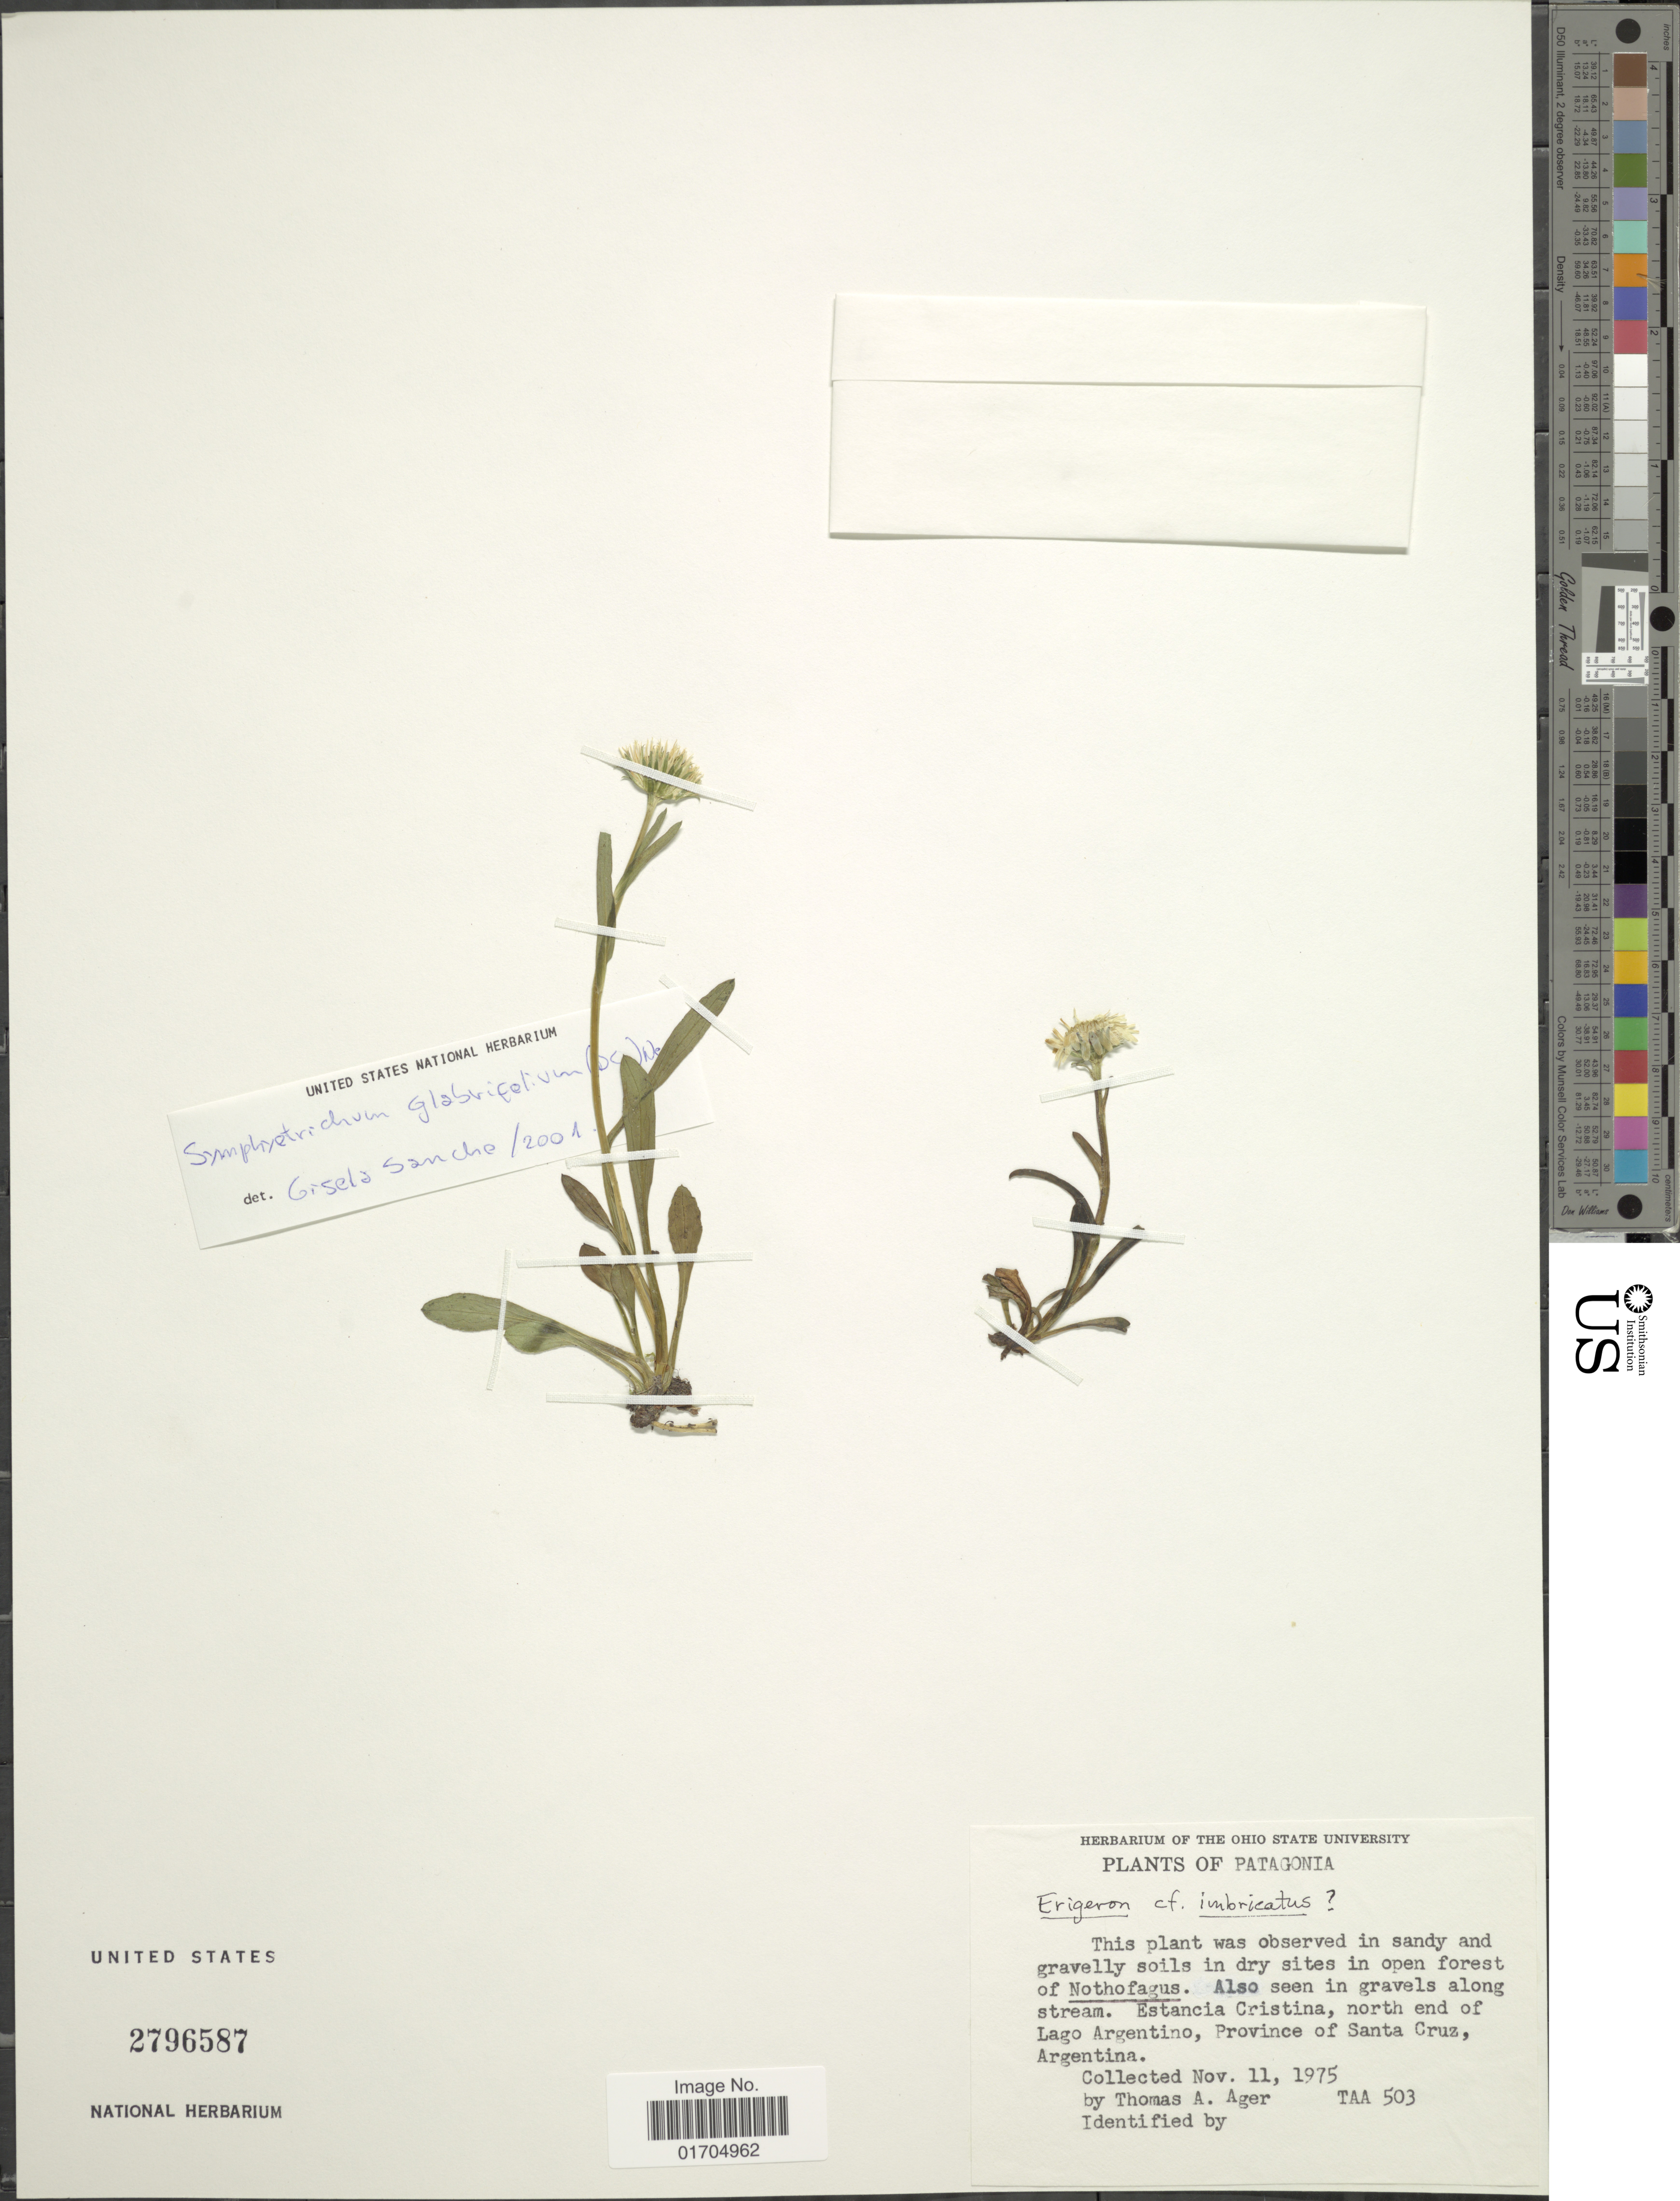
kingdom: Plantae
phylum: Tracheophyta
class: Magnoliopsida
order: Asterales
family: Asteraceae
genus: Symphyotrichum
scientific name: Symphyotrichum glabrifolium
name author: (DC.) G.L. Nesom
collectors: T. A. Ager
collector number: TAA 503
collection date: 1975-11-11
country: Argentina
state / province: Santa Cruz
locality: Patagonia, Also seen in gravels along stream. Estancia Cristina, north end of Lago Argentino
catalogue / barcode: US 2796587